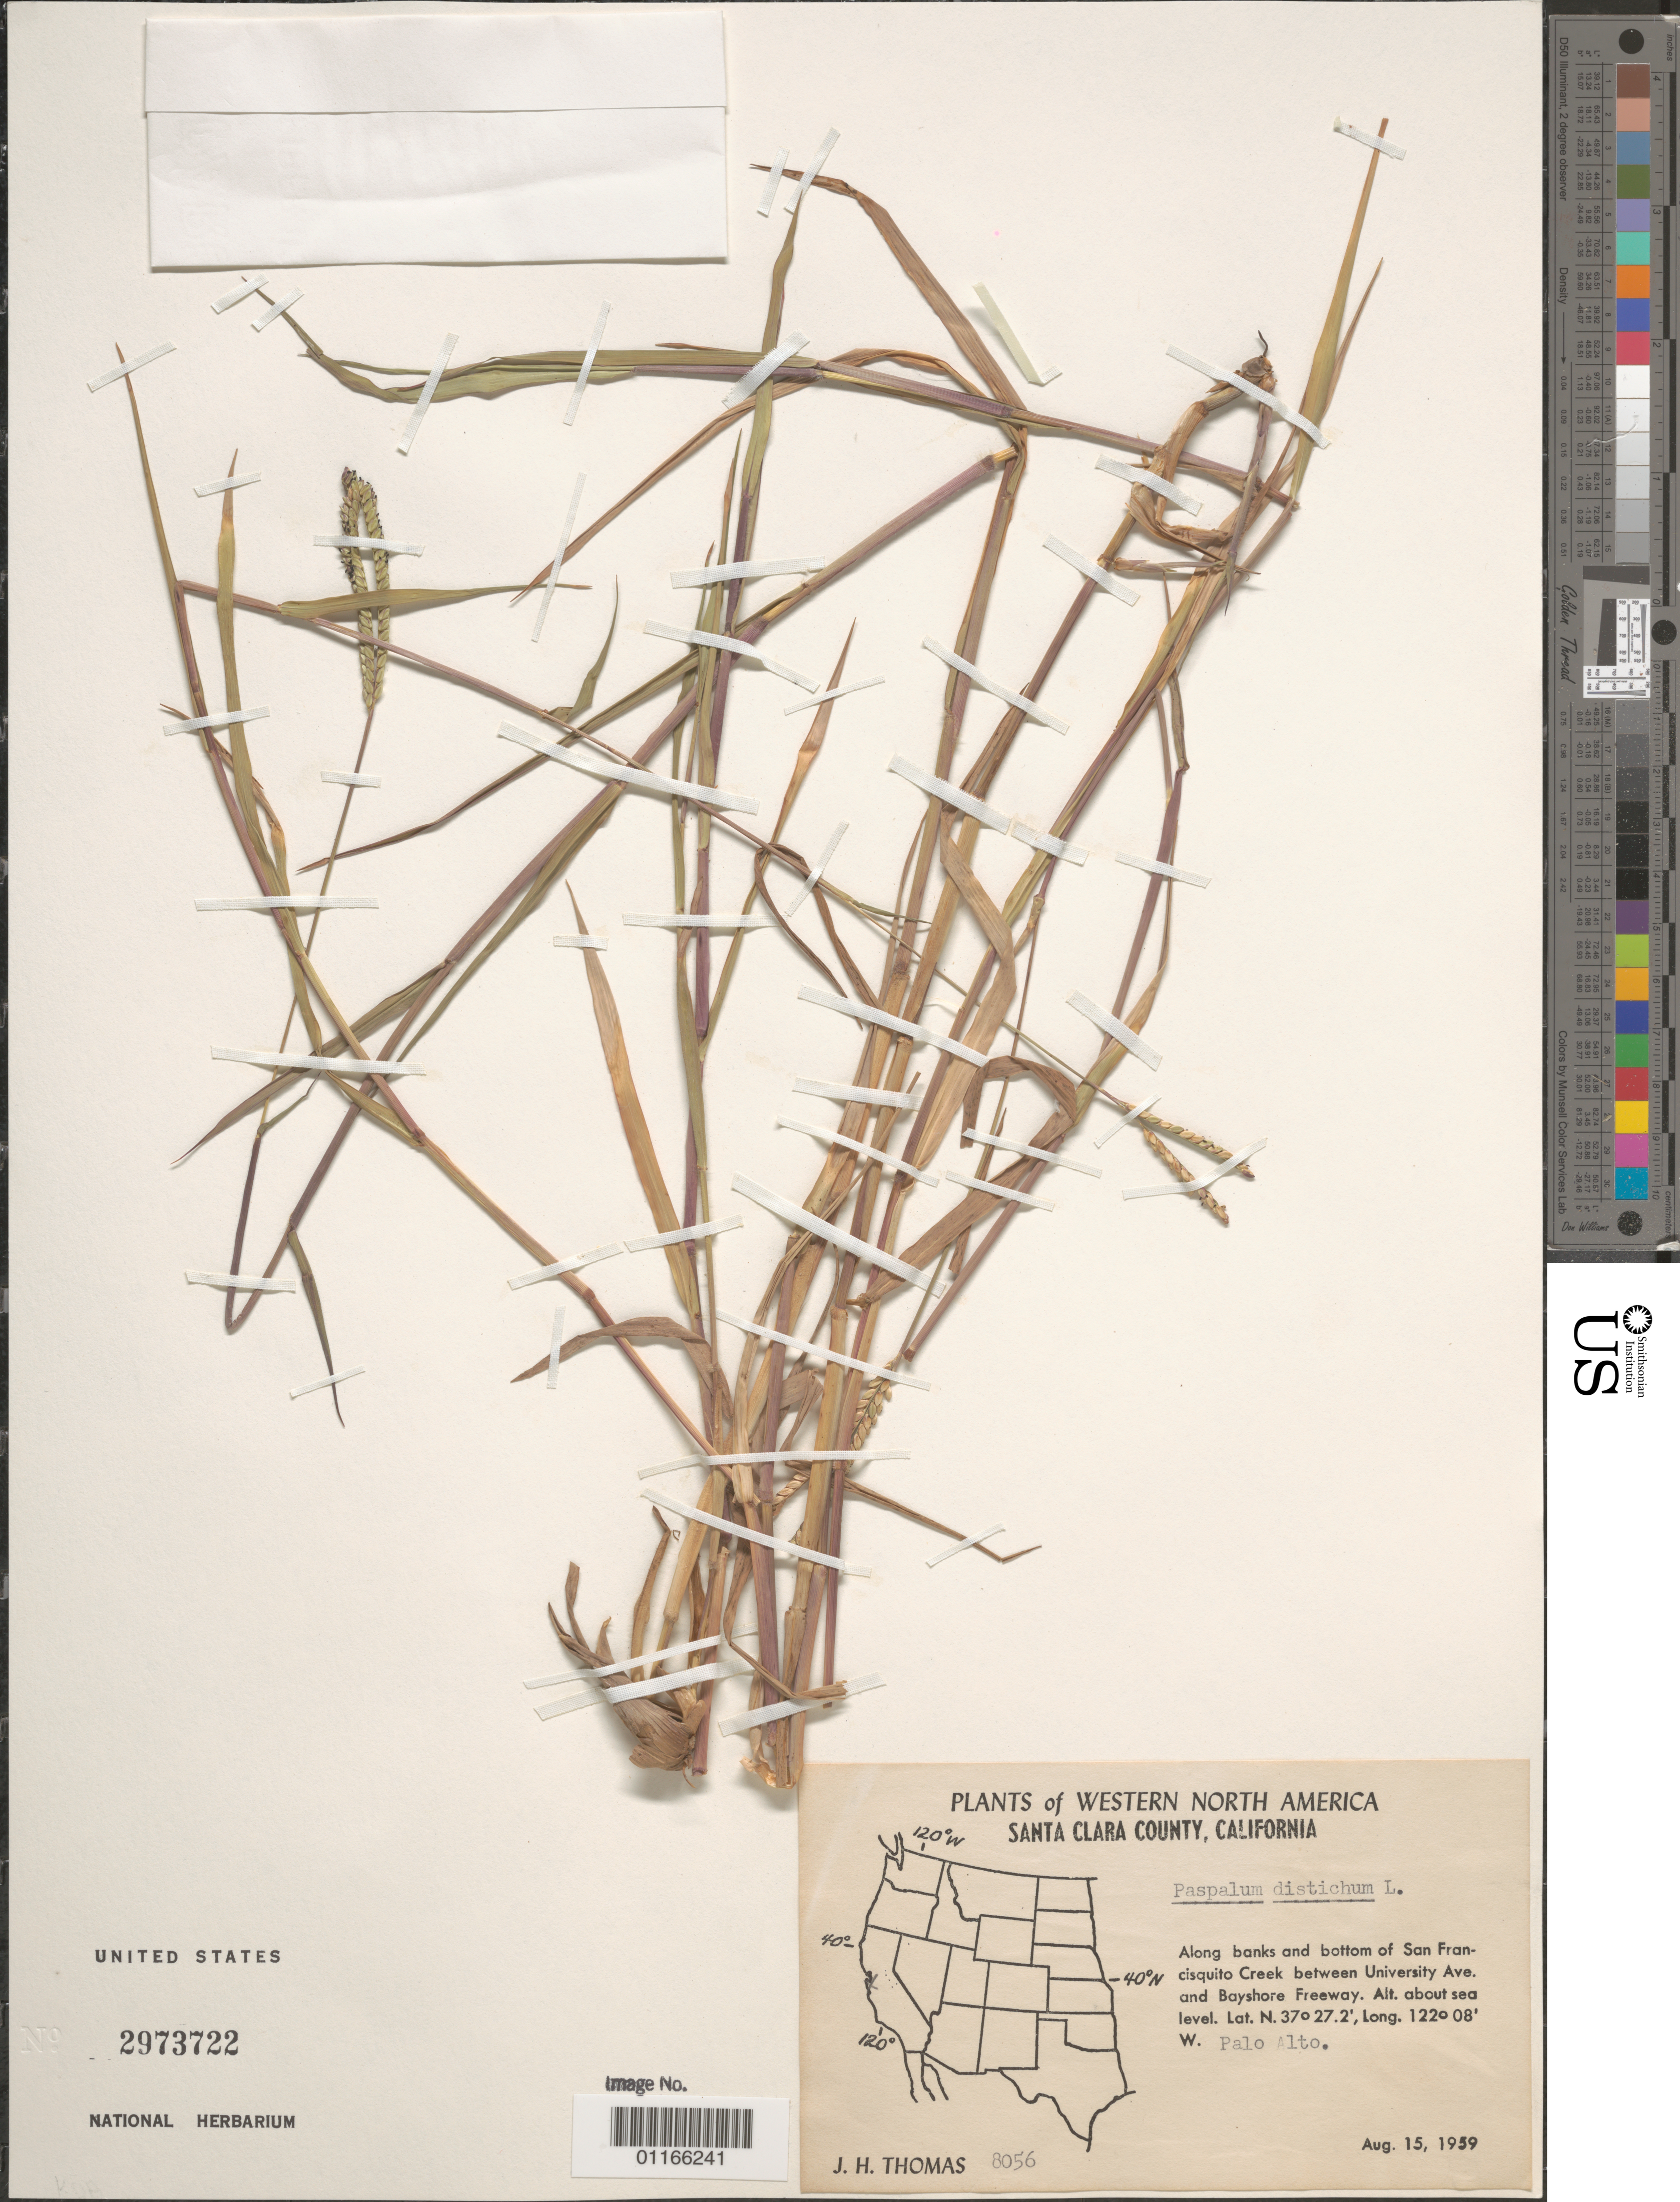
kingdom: Plantae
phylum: Tracheophyta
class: Liliopsida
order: Poales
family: Poaceae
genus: Paspalum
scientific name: Paspalum distichum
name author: L.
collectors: J. H. Thomas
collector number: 8056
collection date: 1959-08-15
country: United States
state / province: California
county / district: Santa Clara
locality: Along banks and bottom of San Francisquito Creek between University Ave. and Bayshore Freeway. Palo Alto.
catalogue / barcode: US 2973722